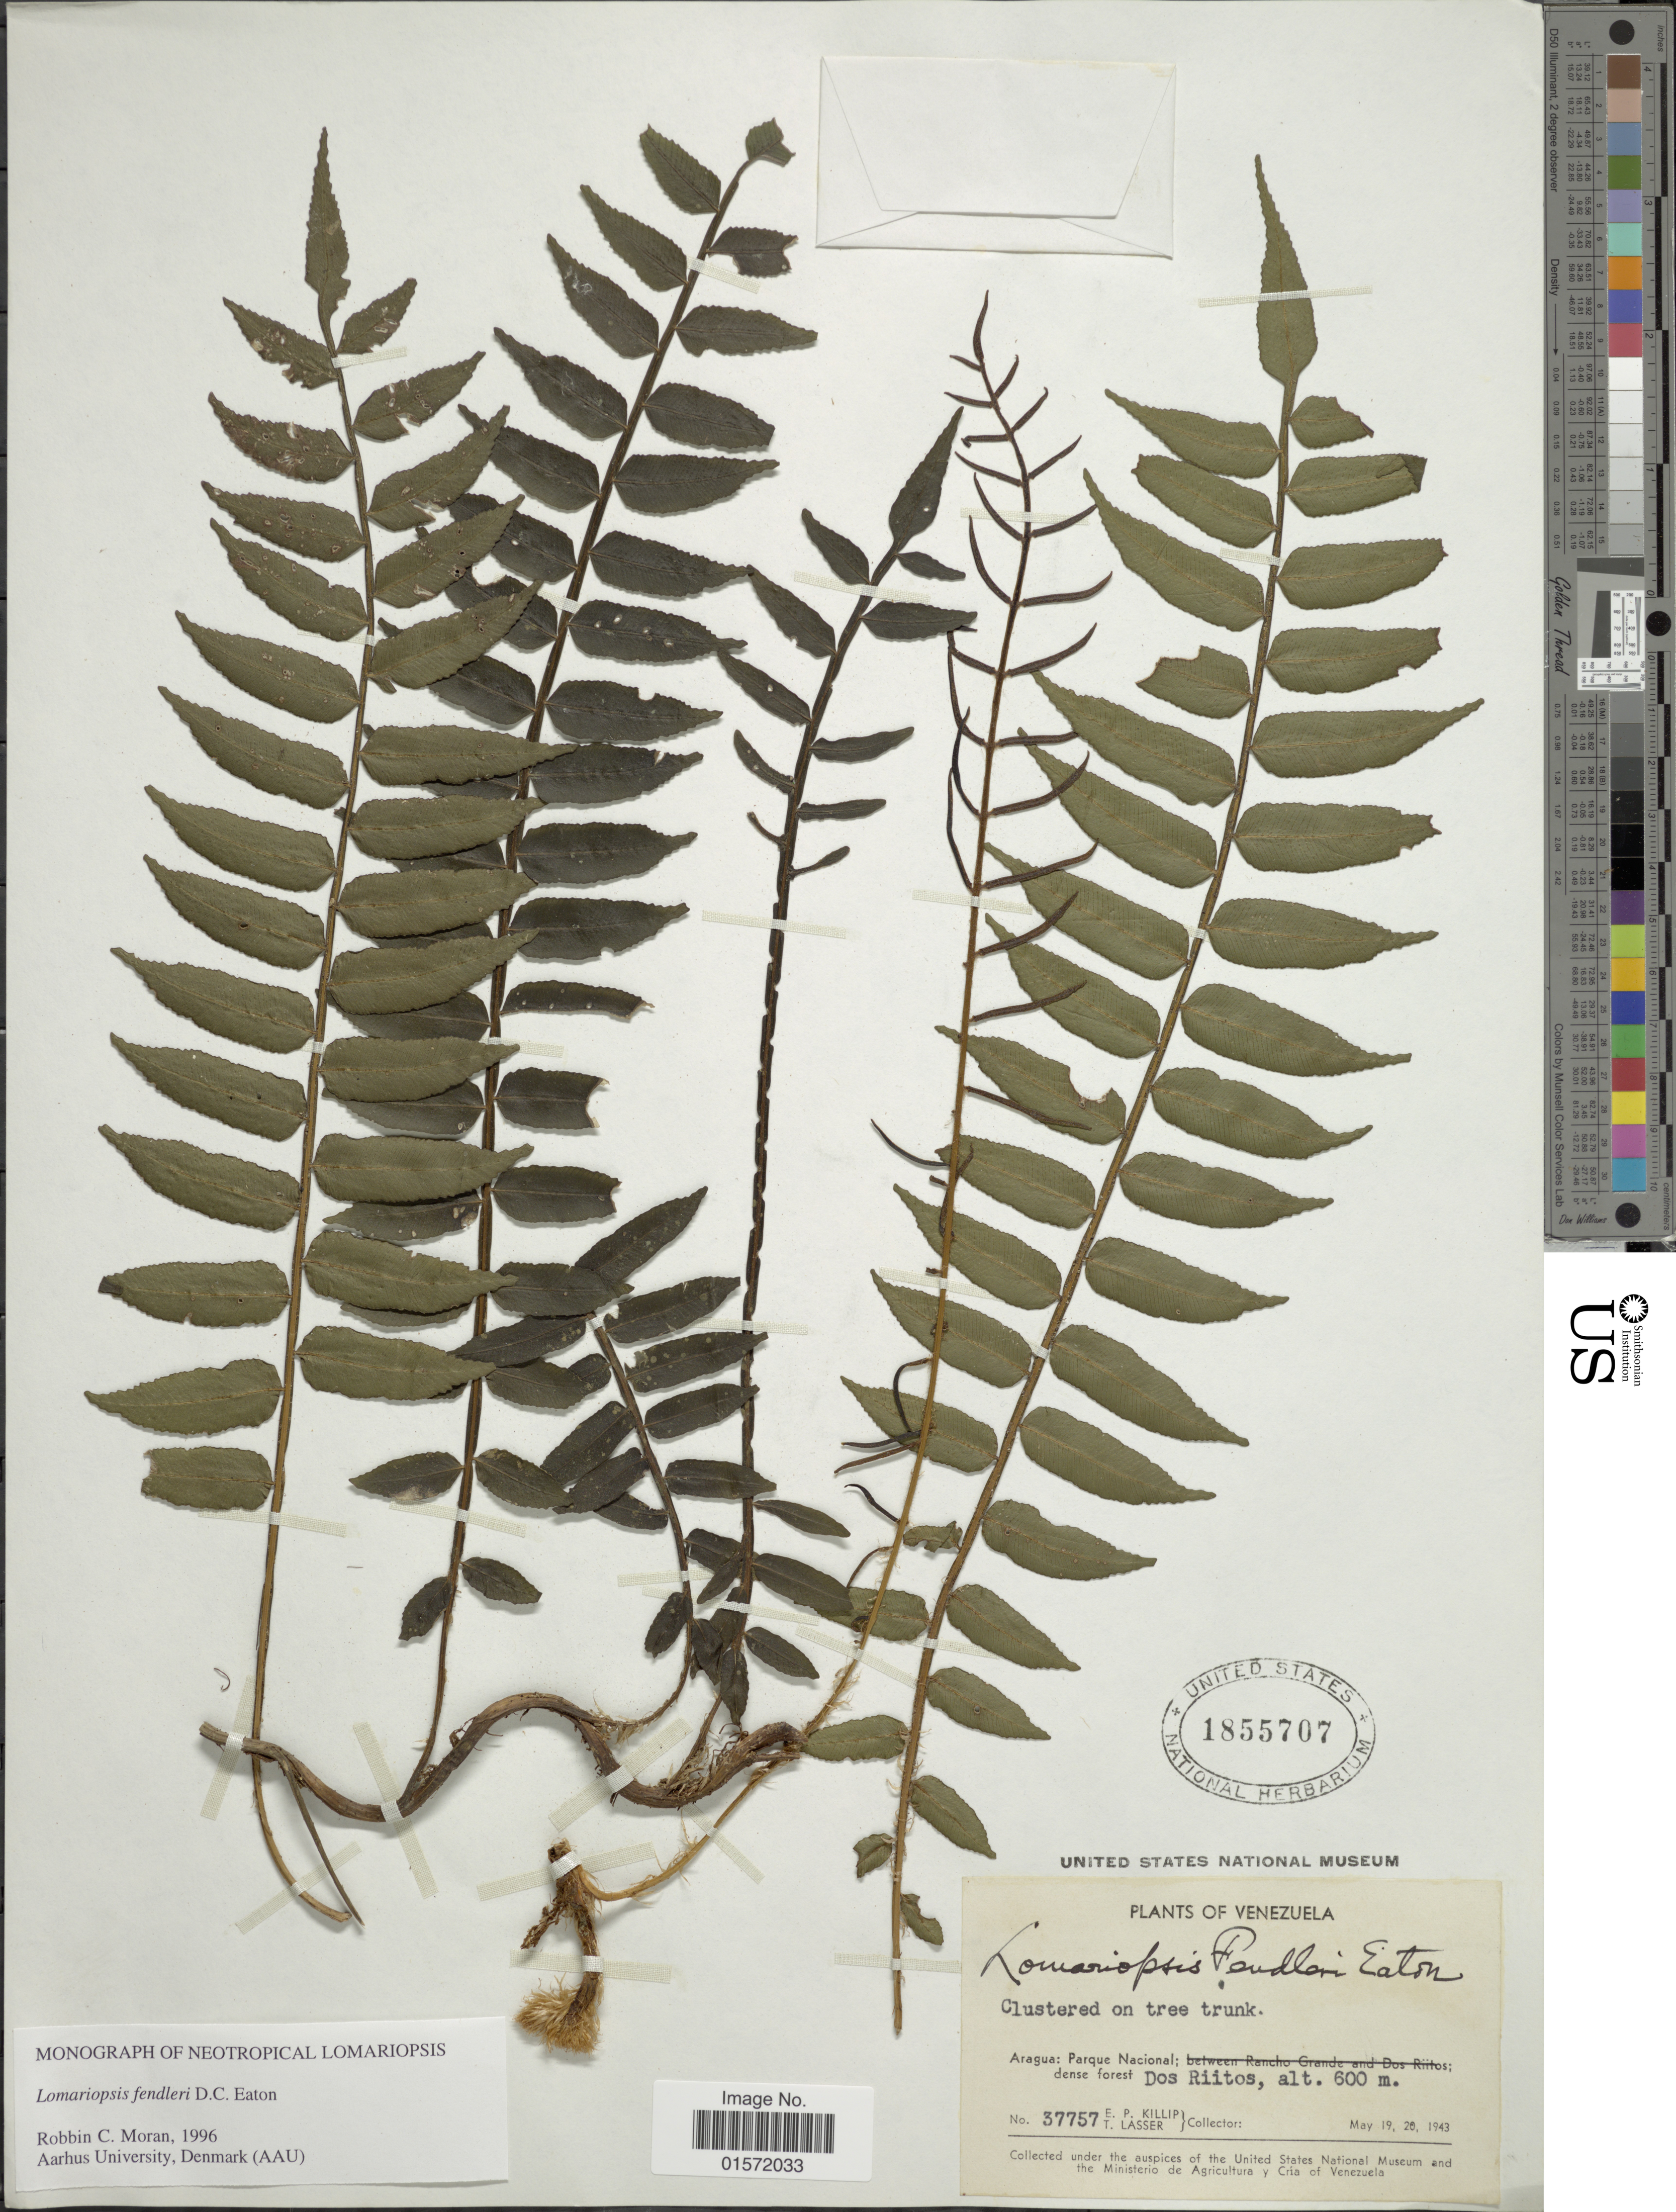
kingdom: Plantae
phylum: Tracheophyta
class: Polypodiopsida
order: Polypodiales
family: Lomariopsidaceae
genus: Lomariopsis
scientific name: Lomariopsis fendleri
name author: D.C. Eaton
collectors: E. P. Killip & T. Lasser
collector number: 37757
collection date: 1943-05-19/1943-05-20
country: Venezuela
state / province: Aragua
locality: Parque Nacional; dense forest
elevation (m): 600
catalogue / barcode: US 1855707